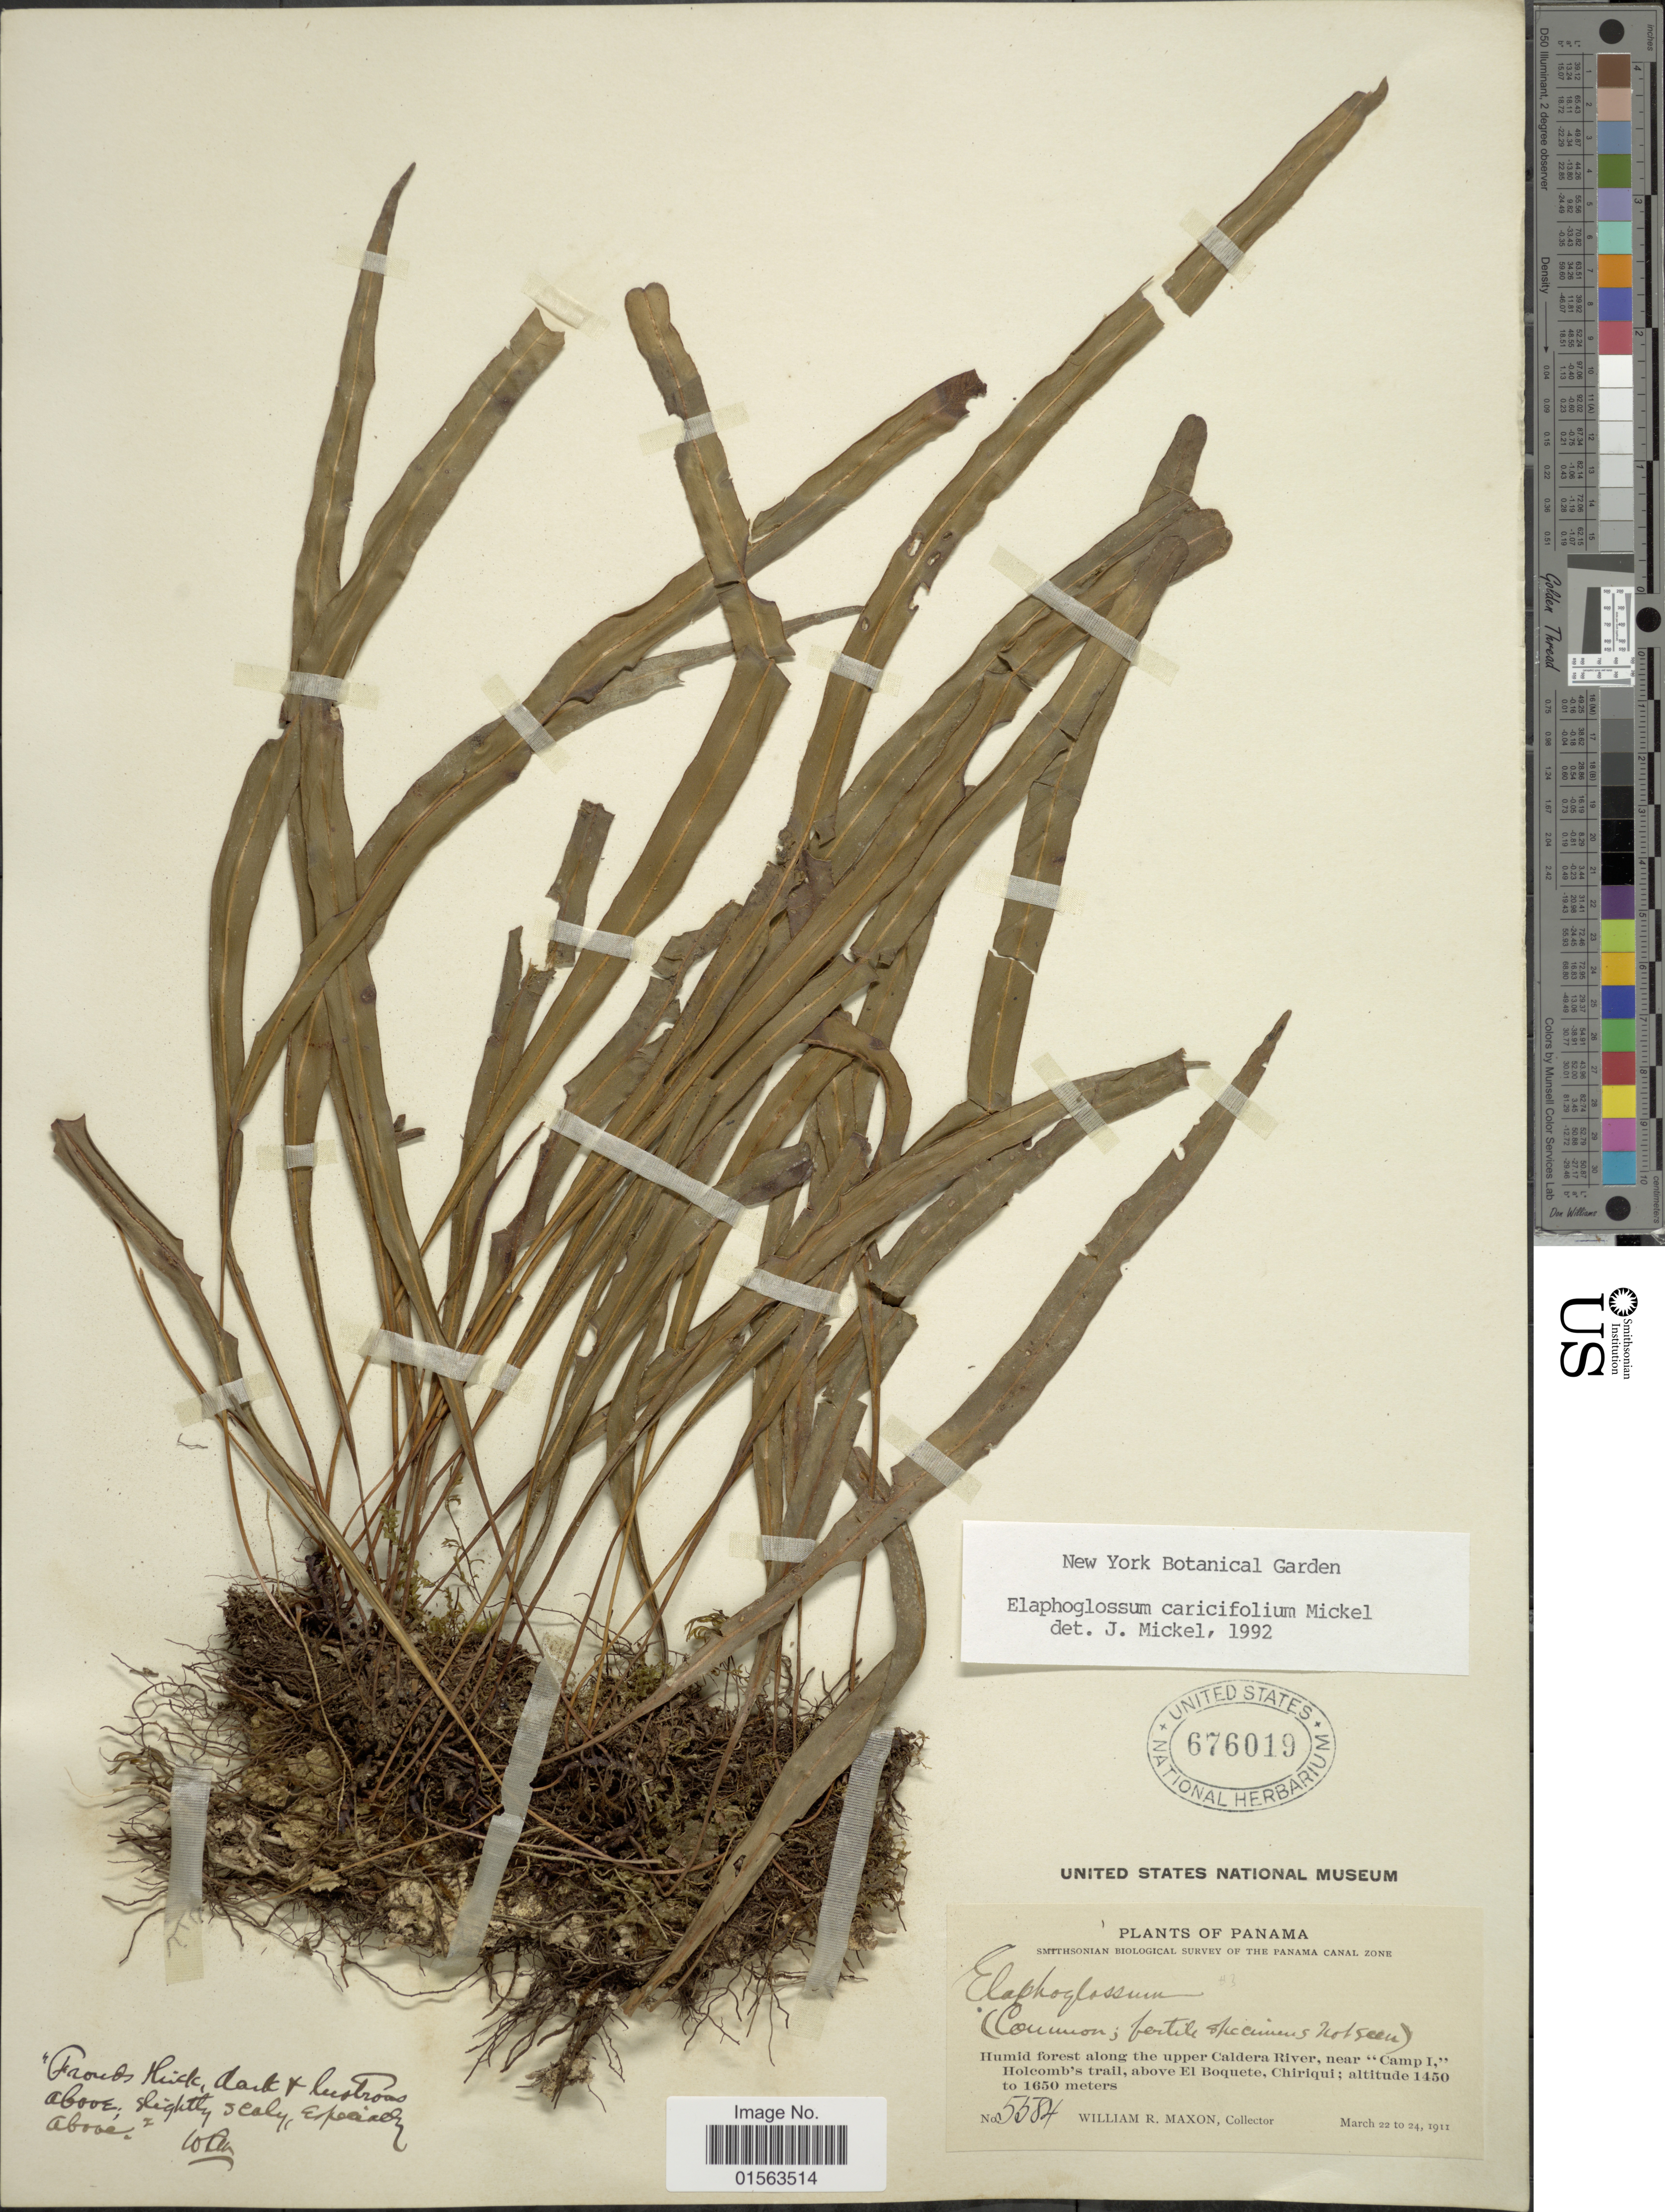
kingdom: Plantae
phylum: Tracheophyta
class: Polypodiopsida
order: Polypodiales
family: Dryopteridaceae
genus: Elaphoglossum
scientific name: Elaphoglossum caricifolium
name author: Mickel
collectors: W. R. Maxon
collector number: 5584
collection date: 1911-03-22/1911-03-24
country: Panama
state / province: Chiriqui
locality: Humid forest along the upper Caldera River, near Camp 1, Holcomb's trail, above El Boquete, Chiriqui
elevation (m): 1450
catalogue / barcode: US 676019